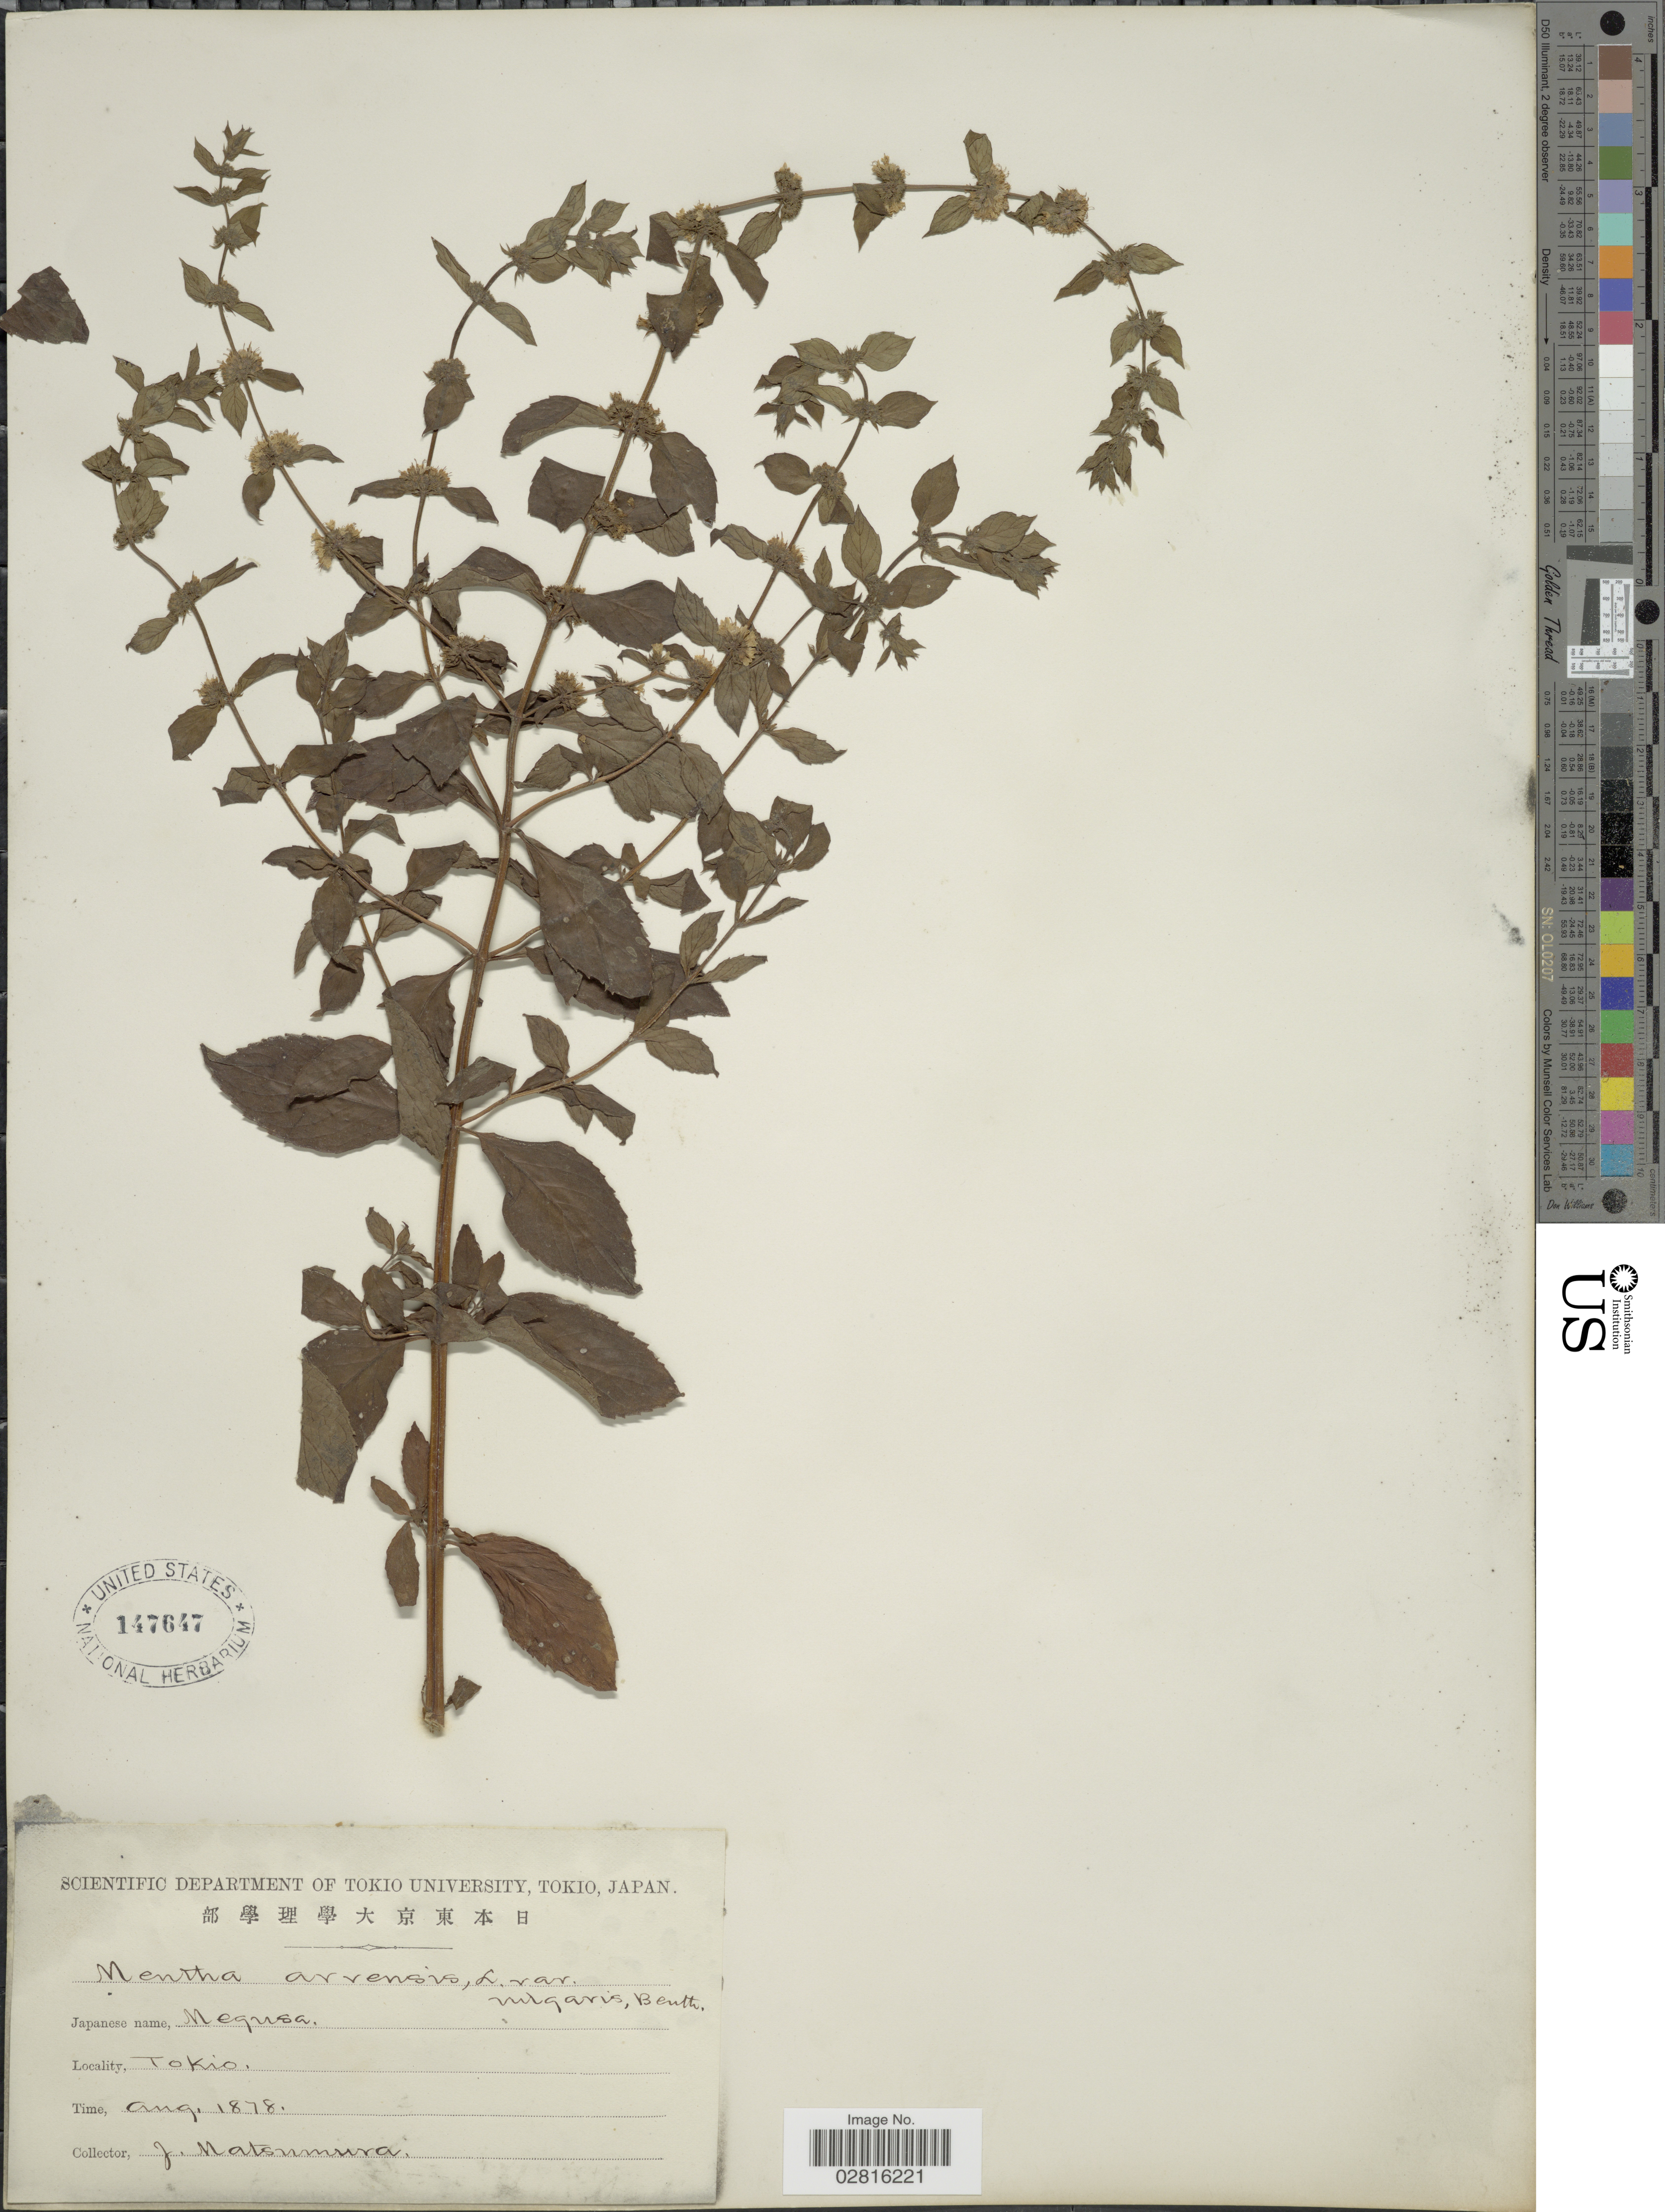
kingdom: Plantae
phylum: Tracheophyta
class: Magnoliopsida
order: Lamiales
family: Lamiaceae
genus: Mentha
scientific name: Mentha arvensis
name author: L.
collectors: J. Matsumura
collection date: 1878-08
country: Japan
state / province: Tokyo, Federal City of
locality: Tokio.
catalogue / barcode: US 147647